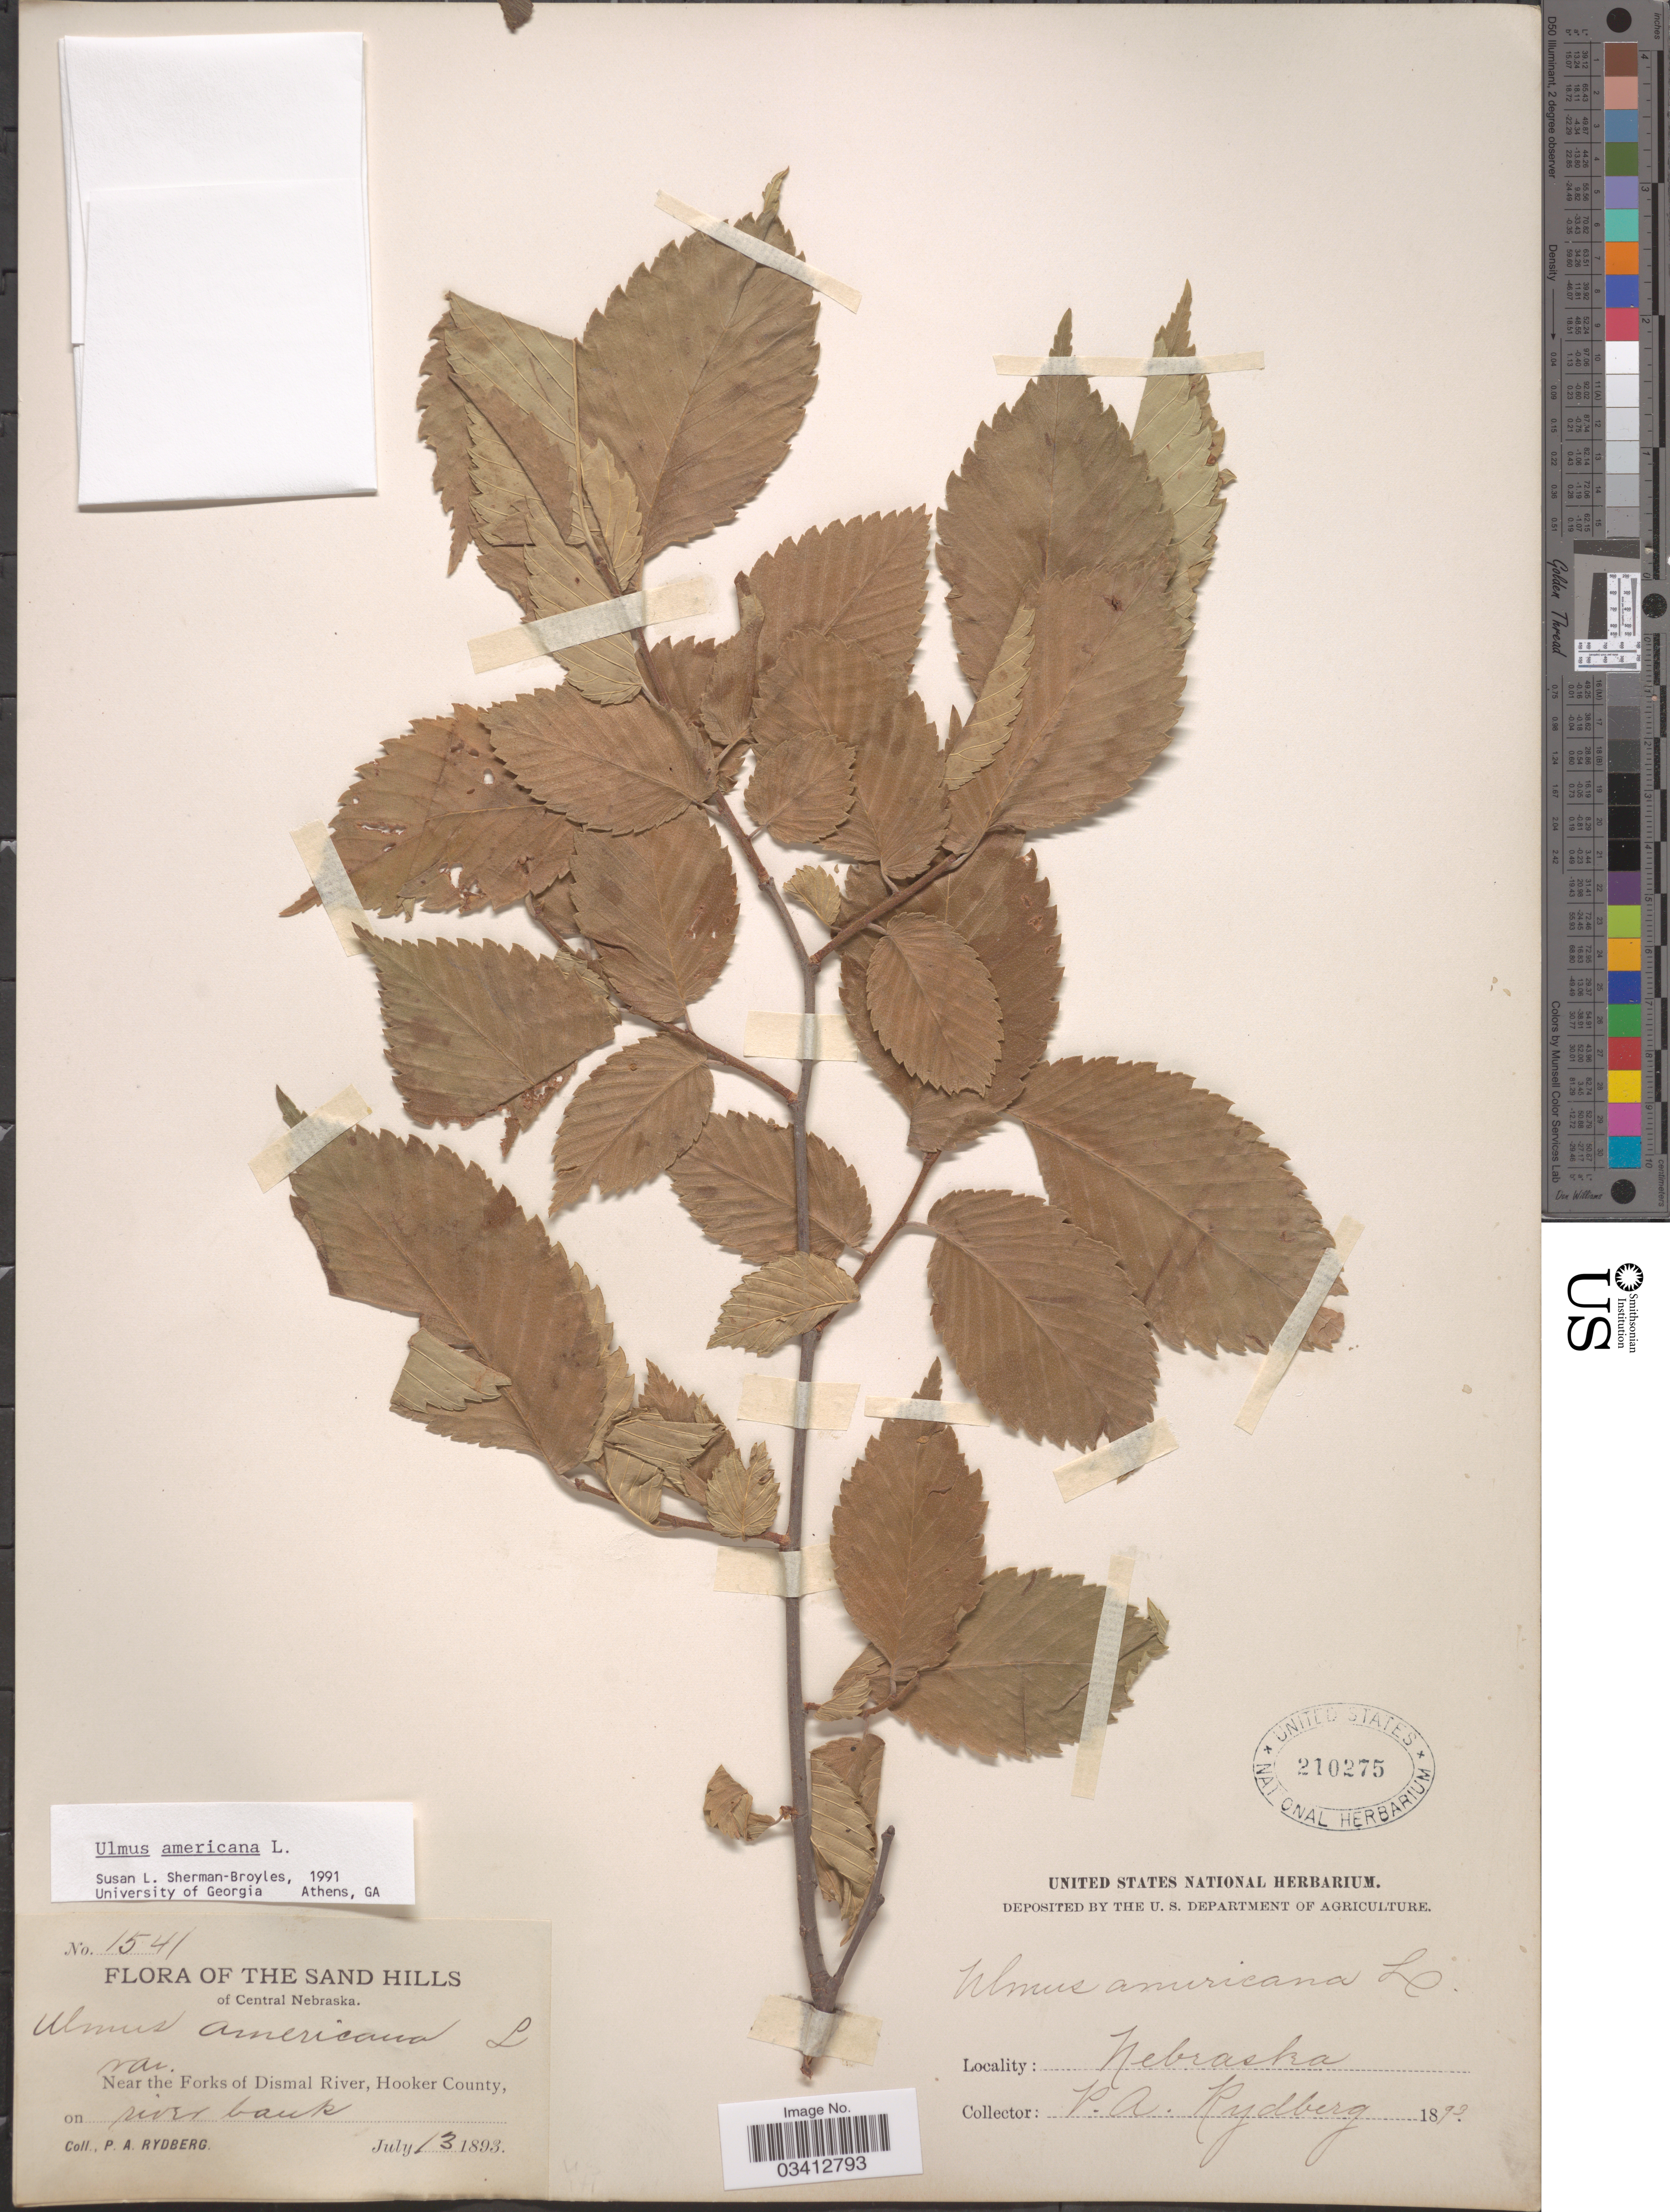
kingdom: Plantae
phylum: Tracheophyta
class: Magnoliopsida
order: Rosales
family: Ulmaceae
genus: Ulmus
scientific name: Ulmus americana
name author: L.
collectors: P. A. Rydberg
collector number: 1541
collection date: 1893-07-13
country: United States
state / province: Nebraska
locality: The Sand Hills of Central Nebraska. Near the Forks of Dismal River, Hooker County, on river bank.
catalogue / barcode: US 210275